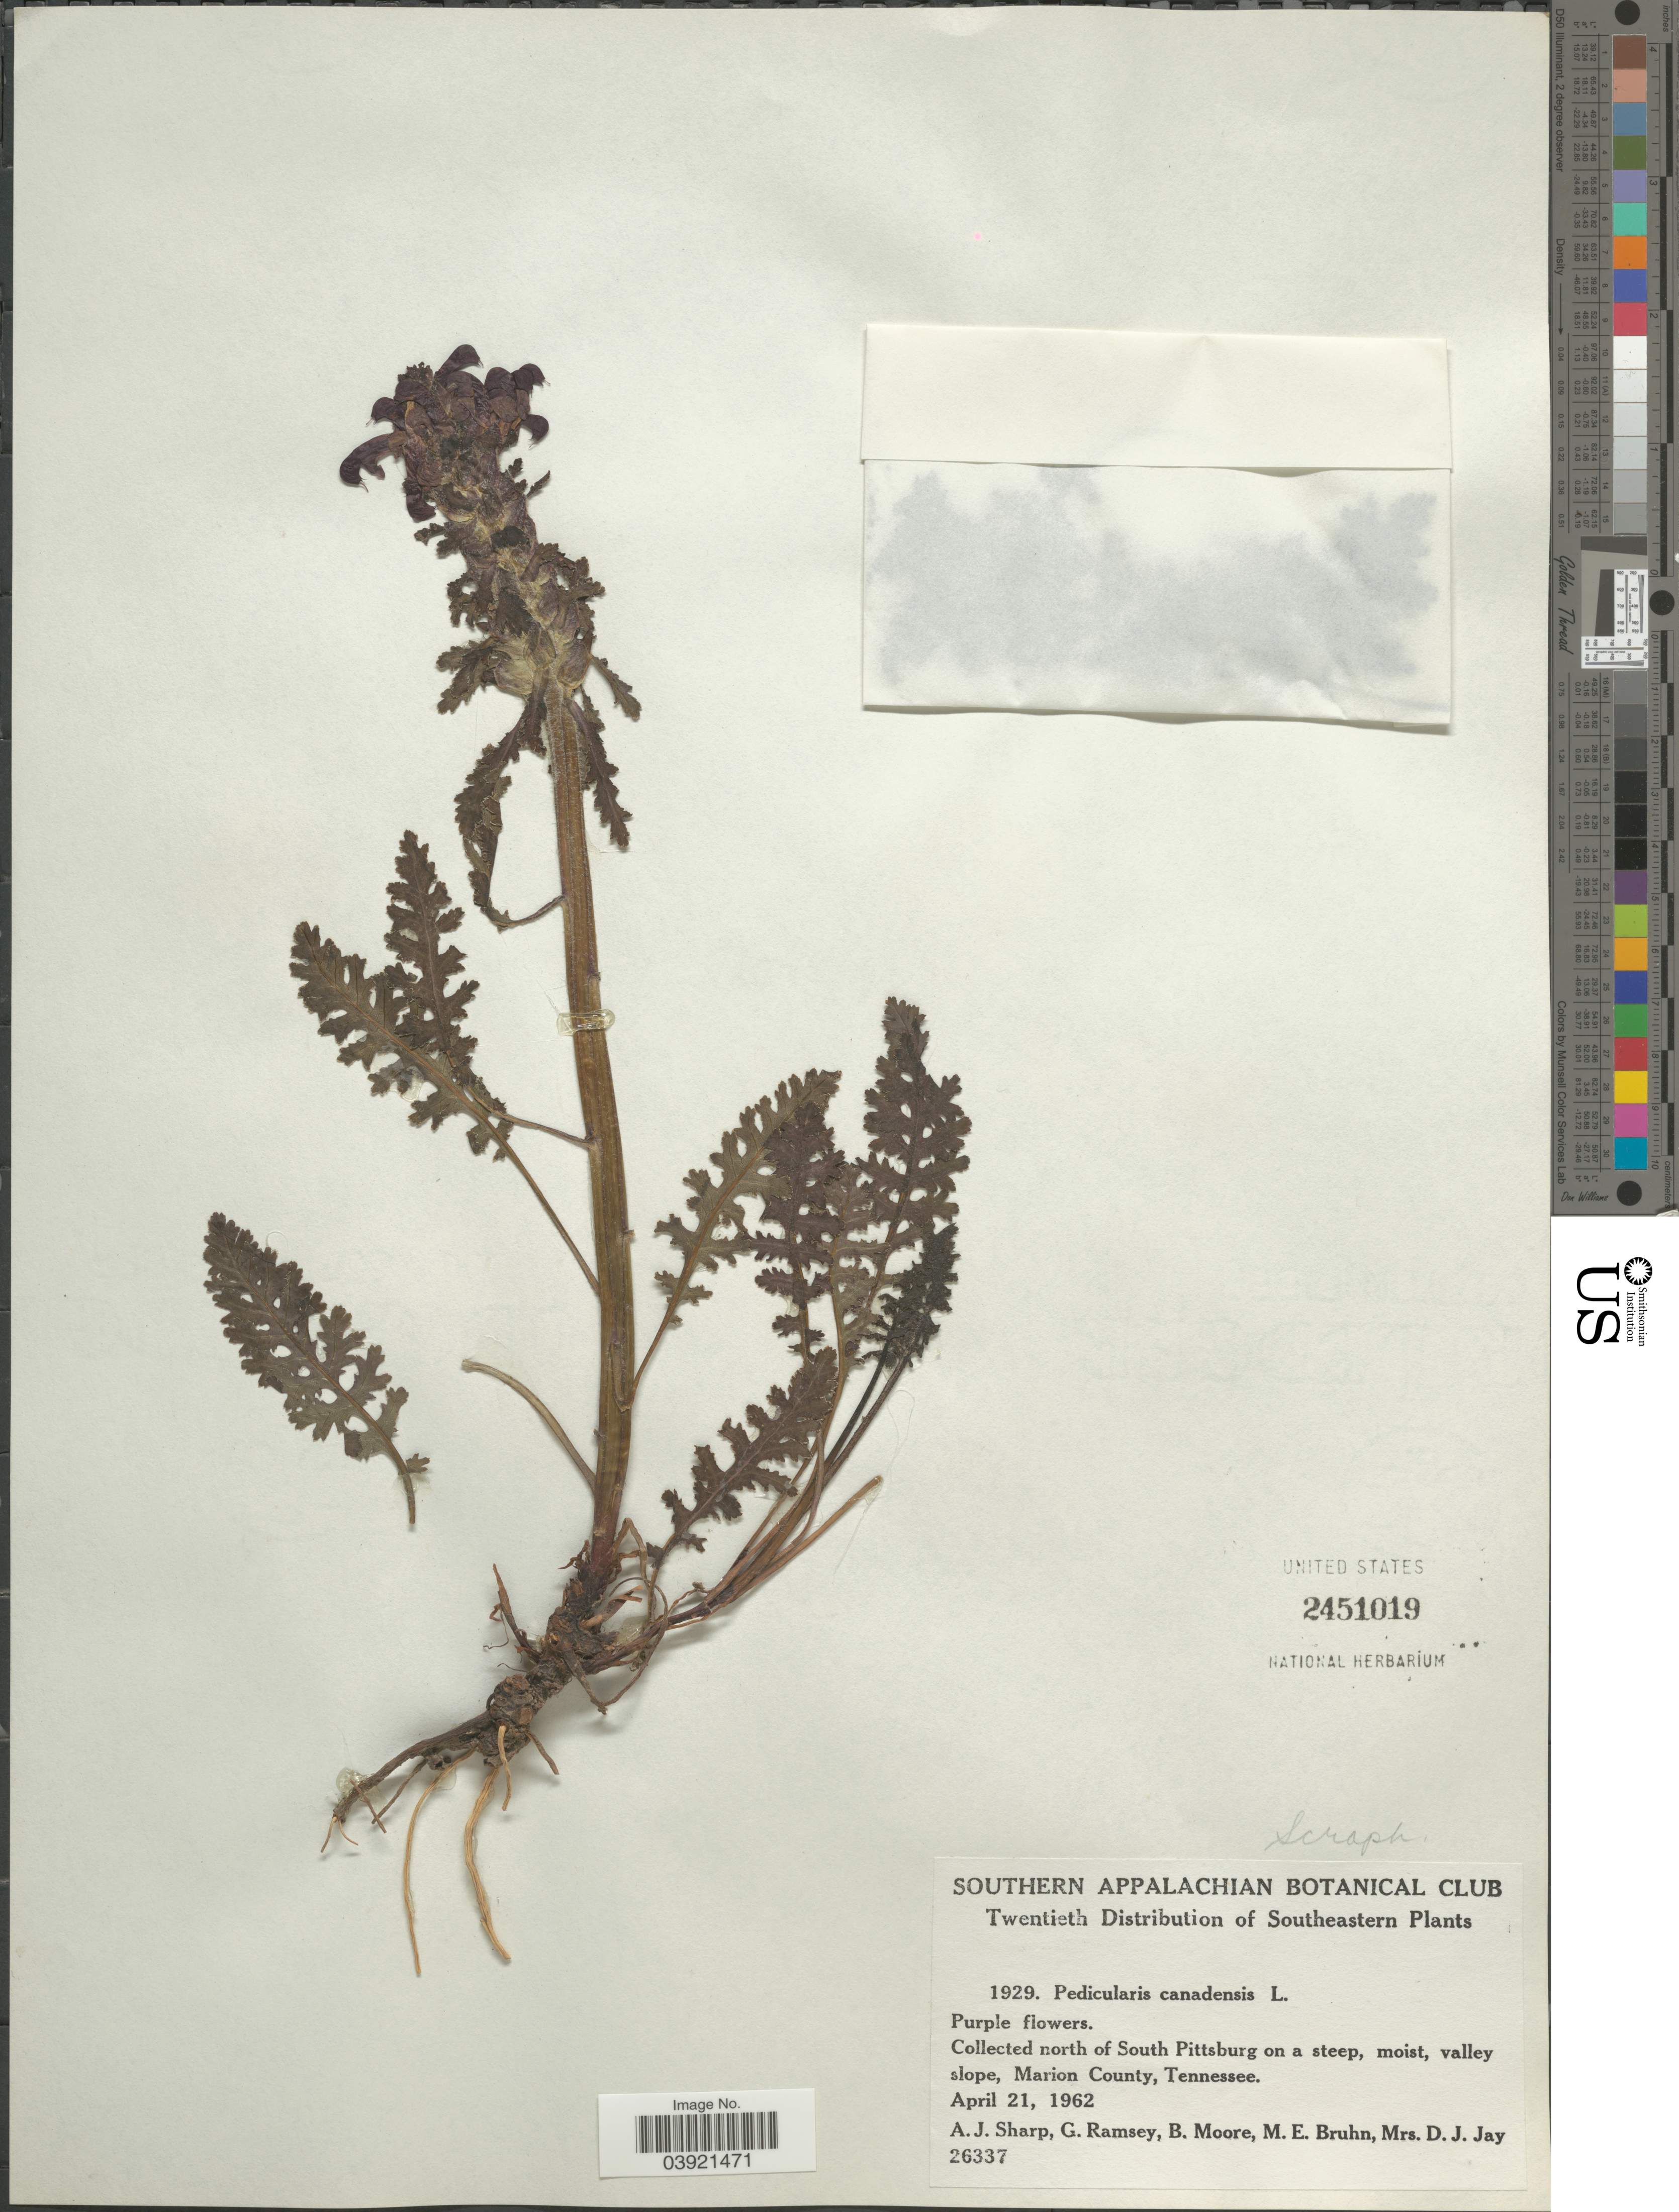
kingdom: Plantae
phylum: Tracheophyta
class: Magnoliopsida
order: Lamiales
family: Orobanchaceae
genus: Pedicularis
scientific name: Pedicularis canadensis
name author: L.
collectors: A. J. Sharp, G. Ramsey, B. Moore, M. Bruhn & D. Jay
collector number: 26337/1929?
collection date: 1962-04-21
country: United States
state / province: Tennessee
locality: North of South Pittsburg, Marion County.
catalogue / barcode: US 2451019